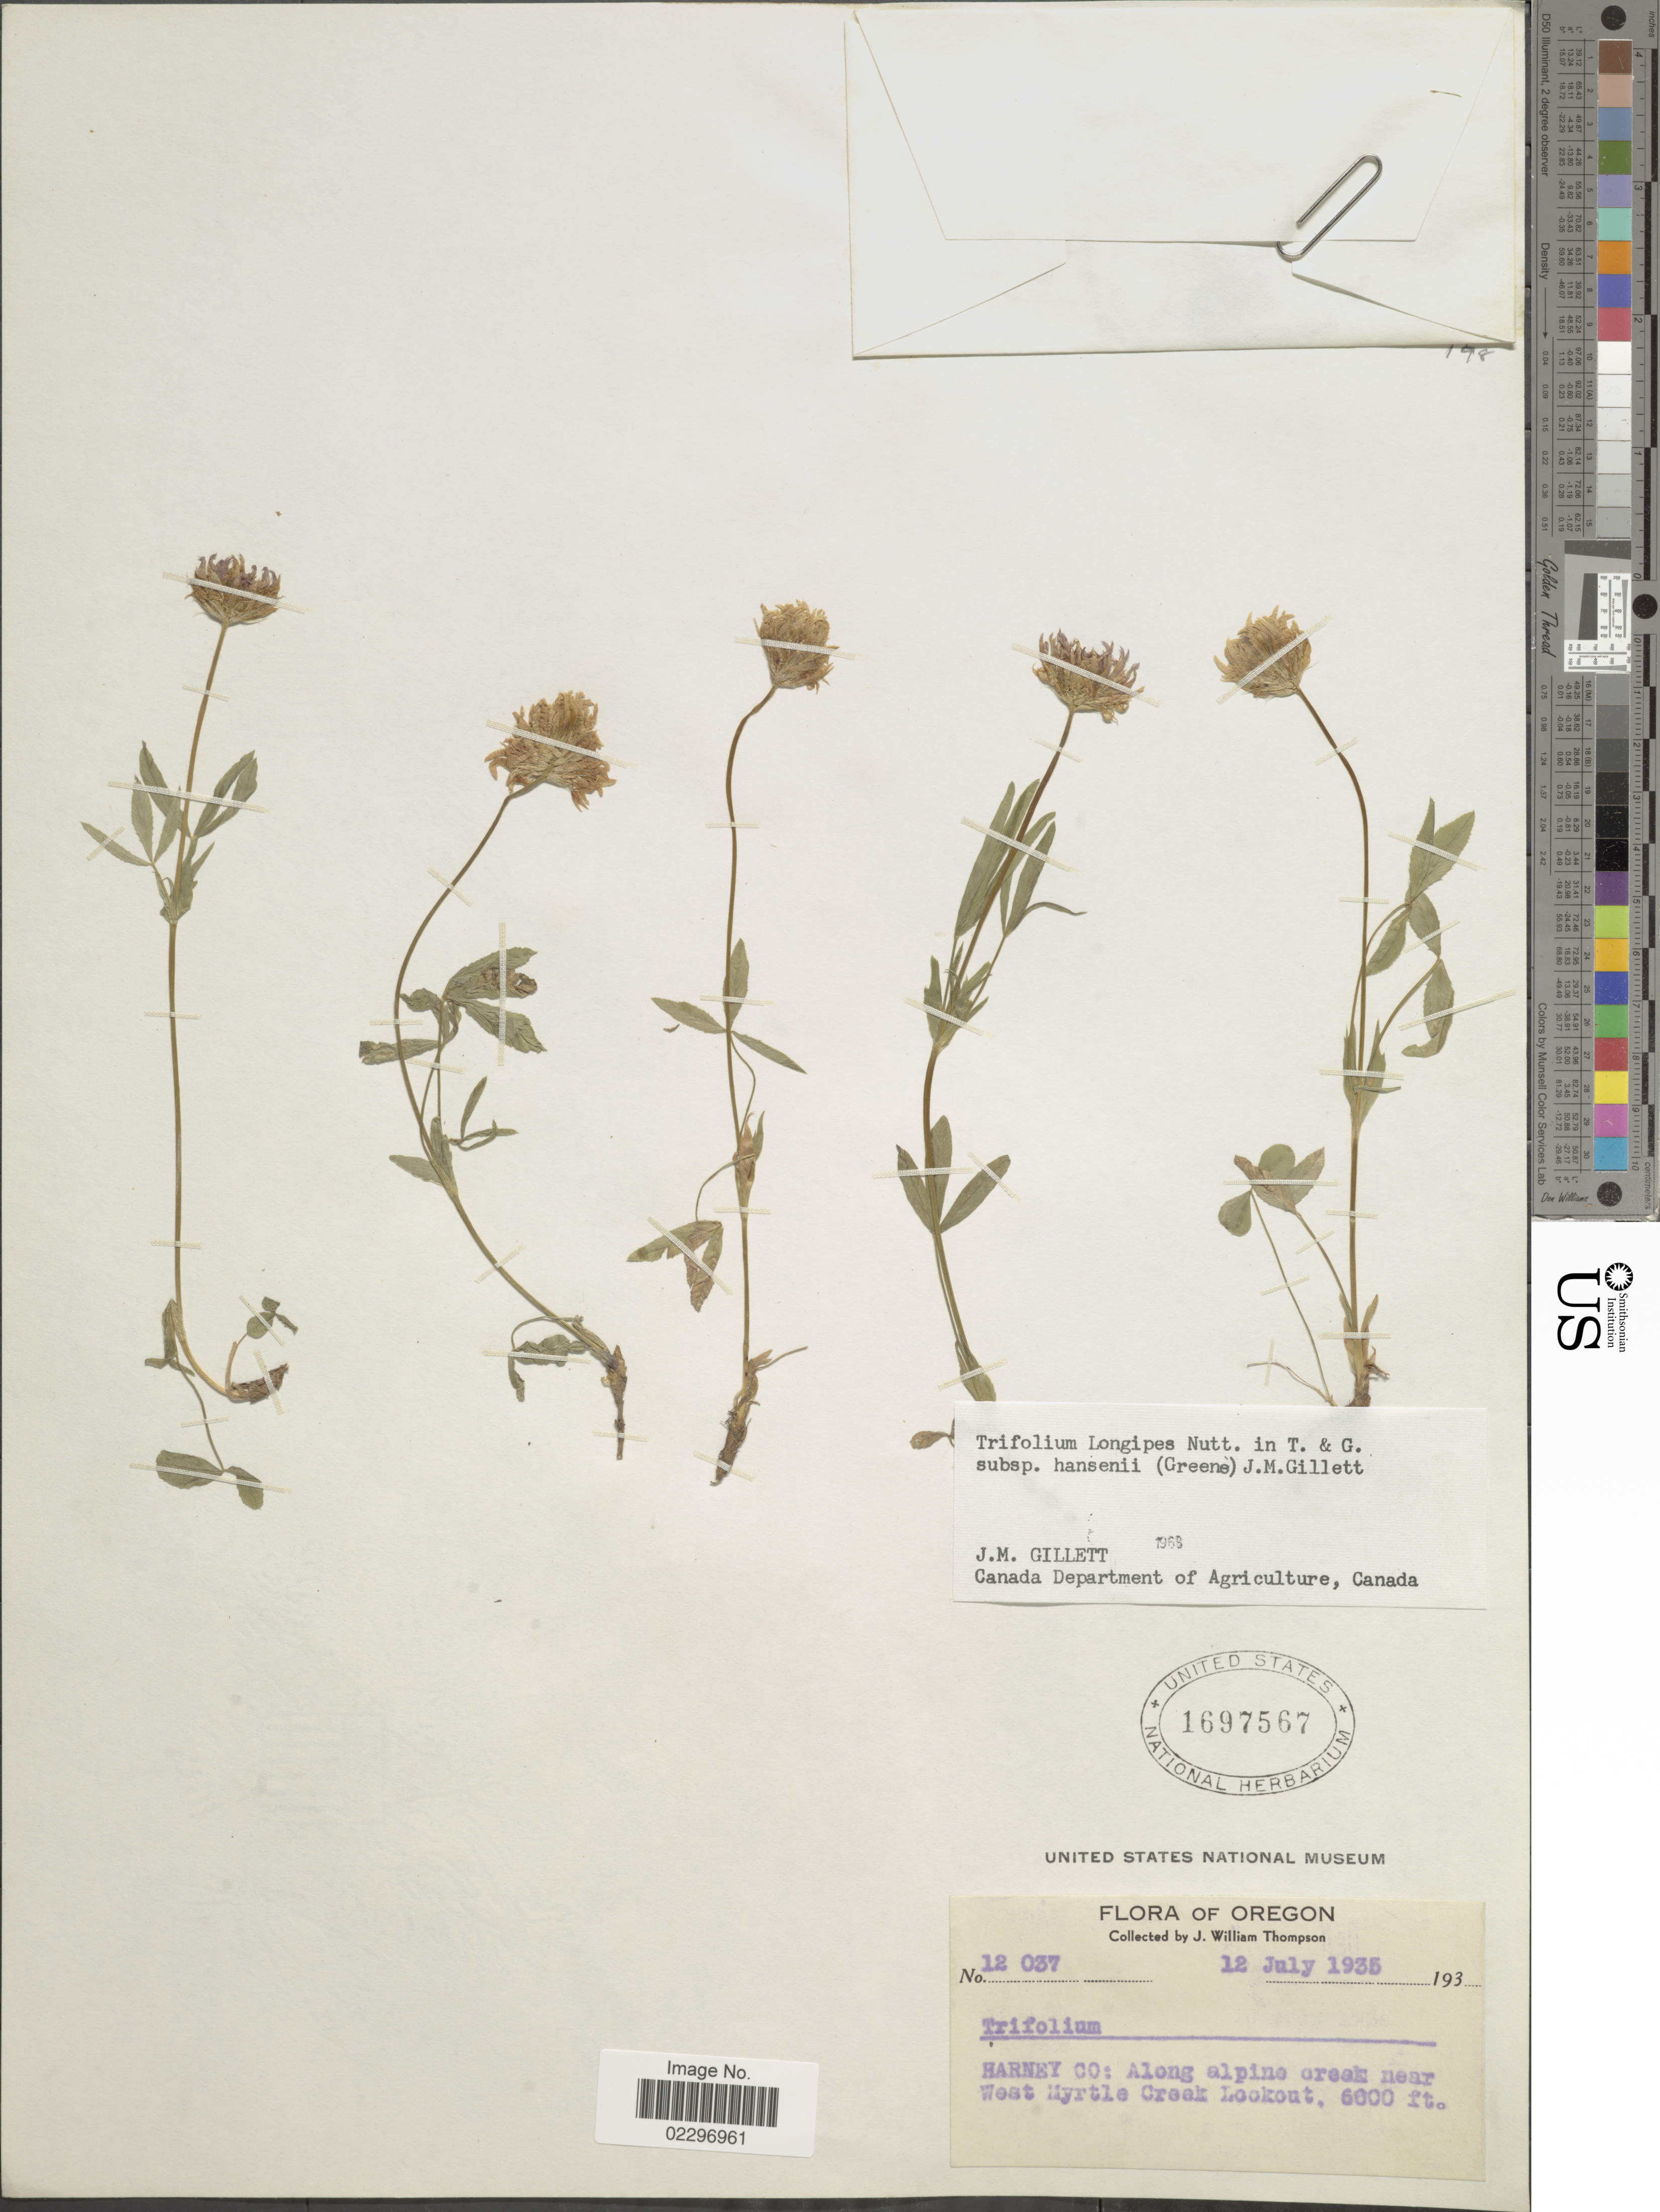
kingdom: Plantae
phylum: Tracheophyta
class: Magnoliopsida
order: Fabales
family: Fabaceae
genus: Trifolium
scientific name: Trifolium longipes subsp. hansenii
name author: (Greene) J.M. Gillett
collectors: J. W. Thompson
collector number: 12037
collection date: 1935-07-12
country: United States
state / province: Oregon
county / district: Harney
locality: Harney Co: Along alpine creek near West Myrtle Creek Lookout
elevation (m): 2012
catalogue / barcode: US 1697567